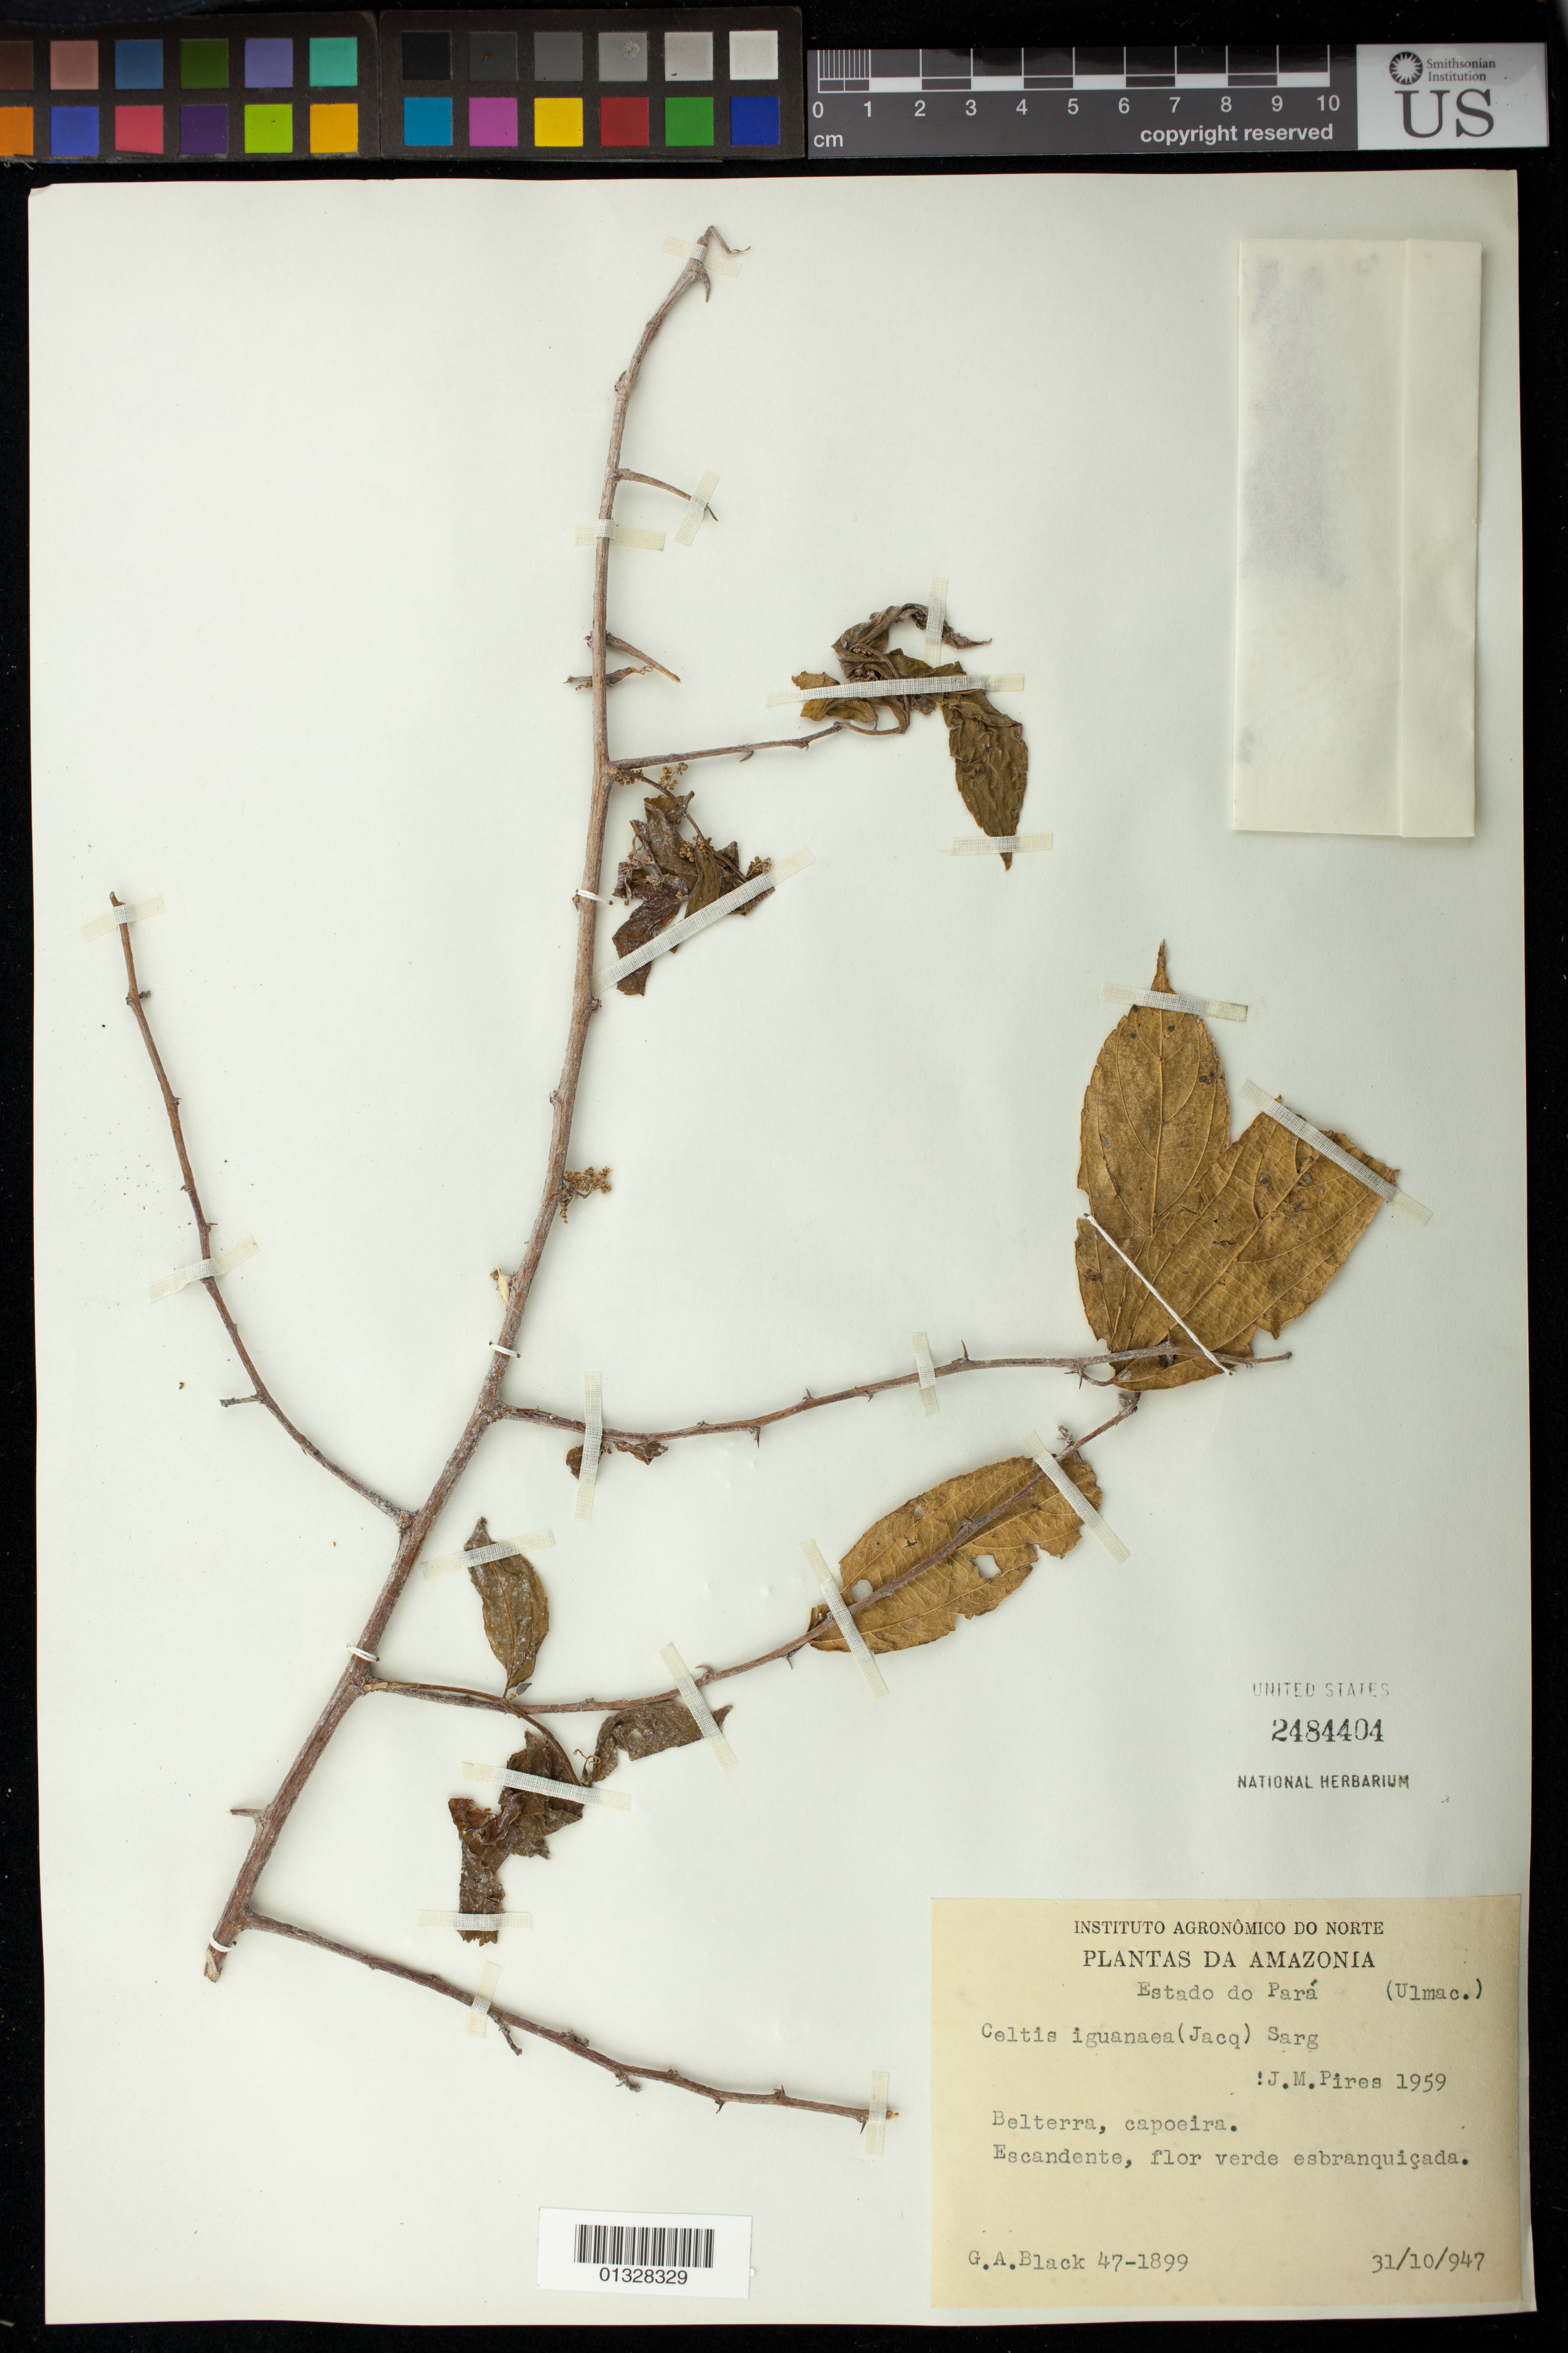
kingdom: Plantae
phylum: Tracheophyta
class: Magnoliopsida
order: Rosales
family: Cannabaceae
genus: Celtis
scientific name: Celtis iguanaea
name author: (Jacq.) Sarg.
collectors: G. A. Black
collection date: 1947-10-31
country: Brazil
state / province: Pará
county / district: Belterra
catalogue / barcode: US 2484404